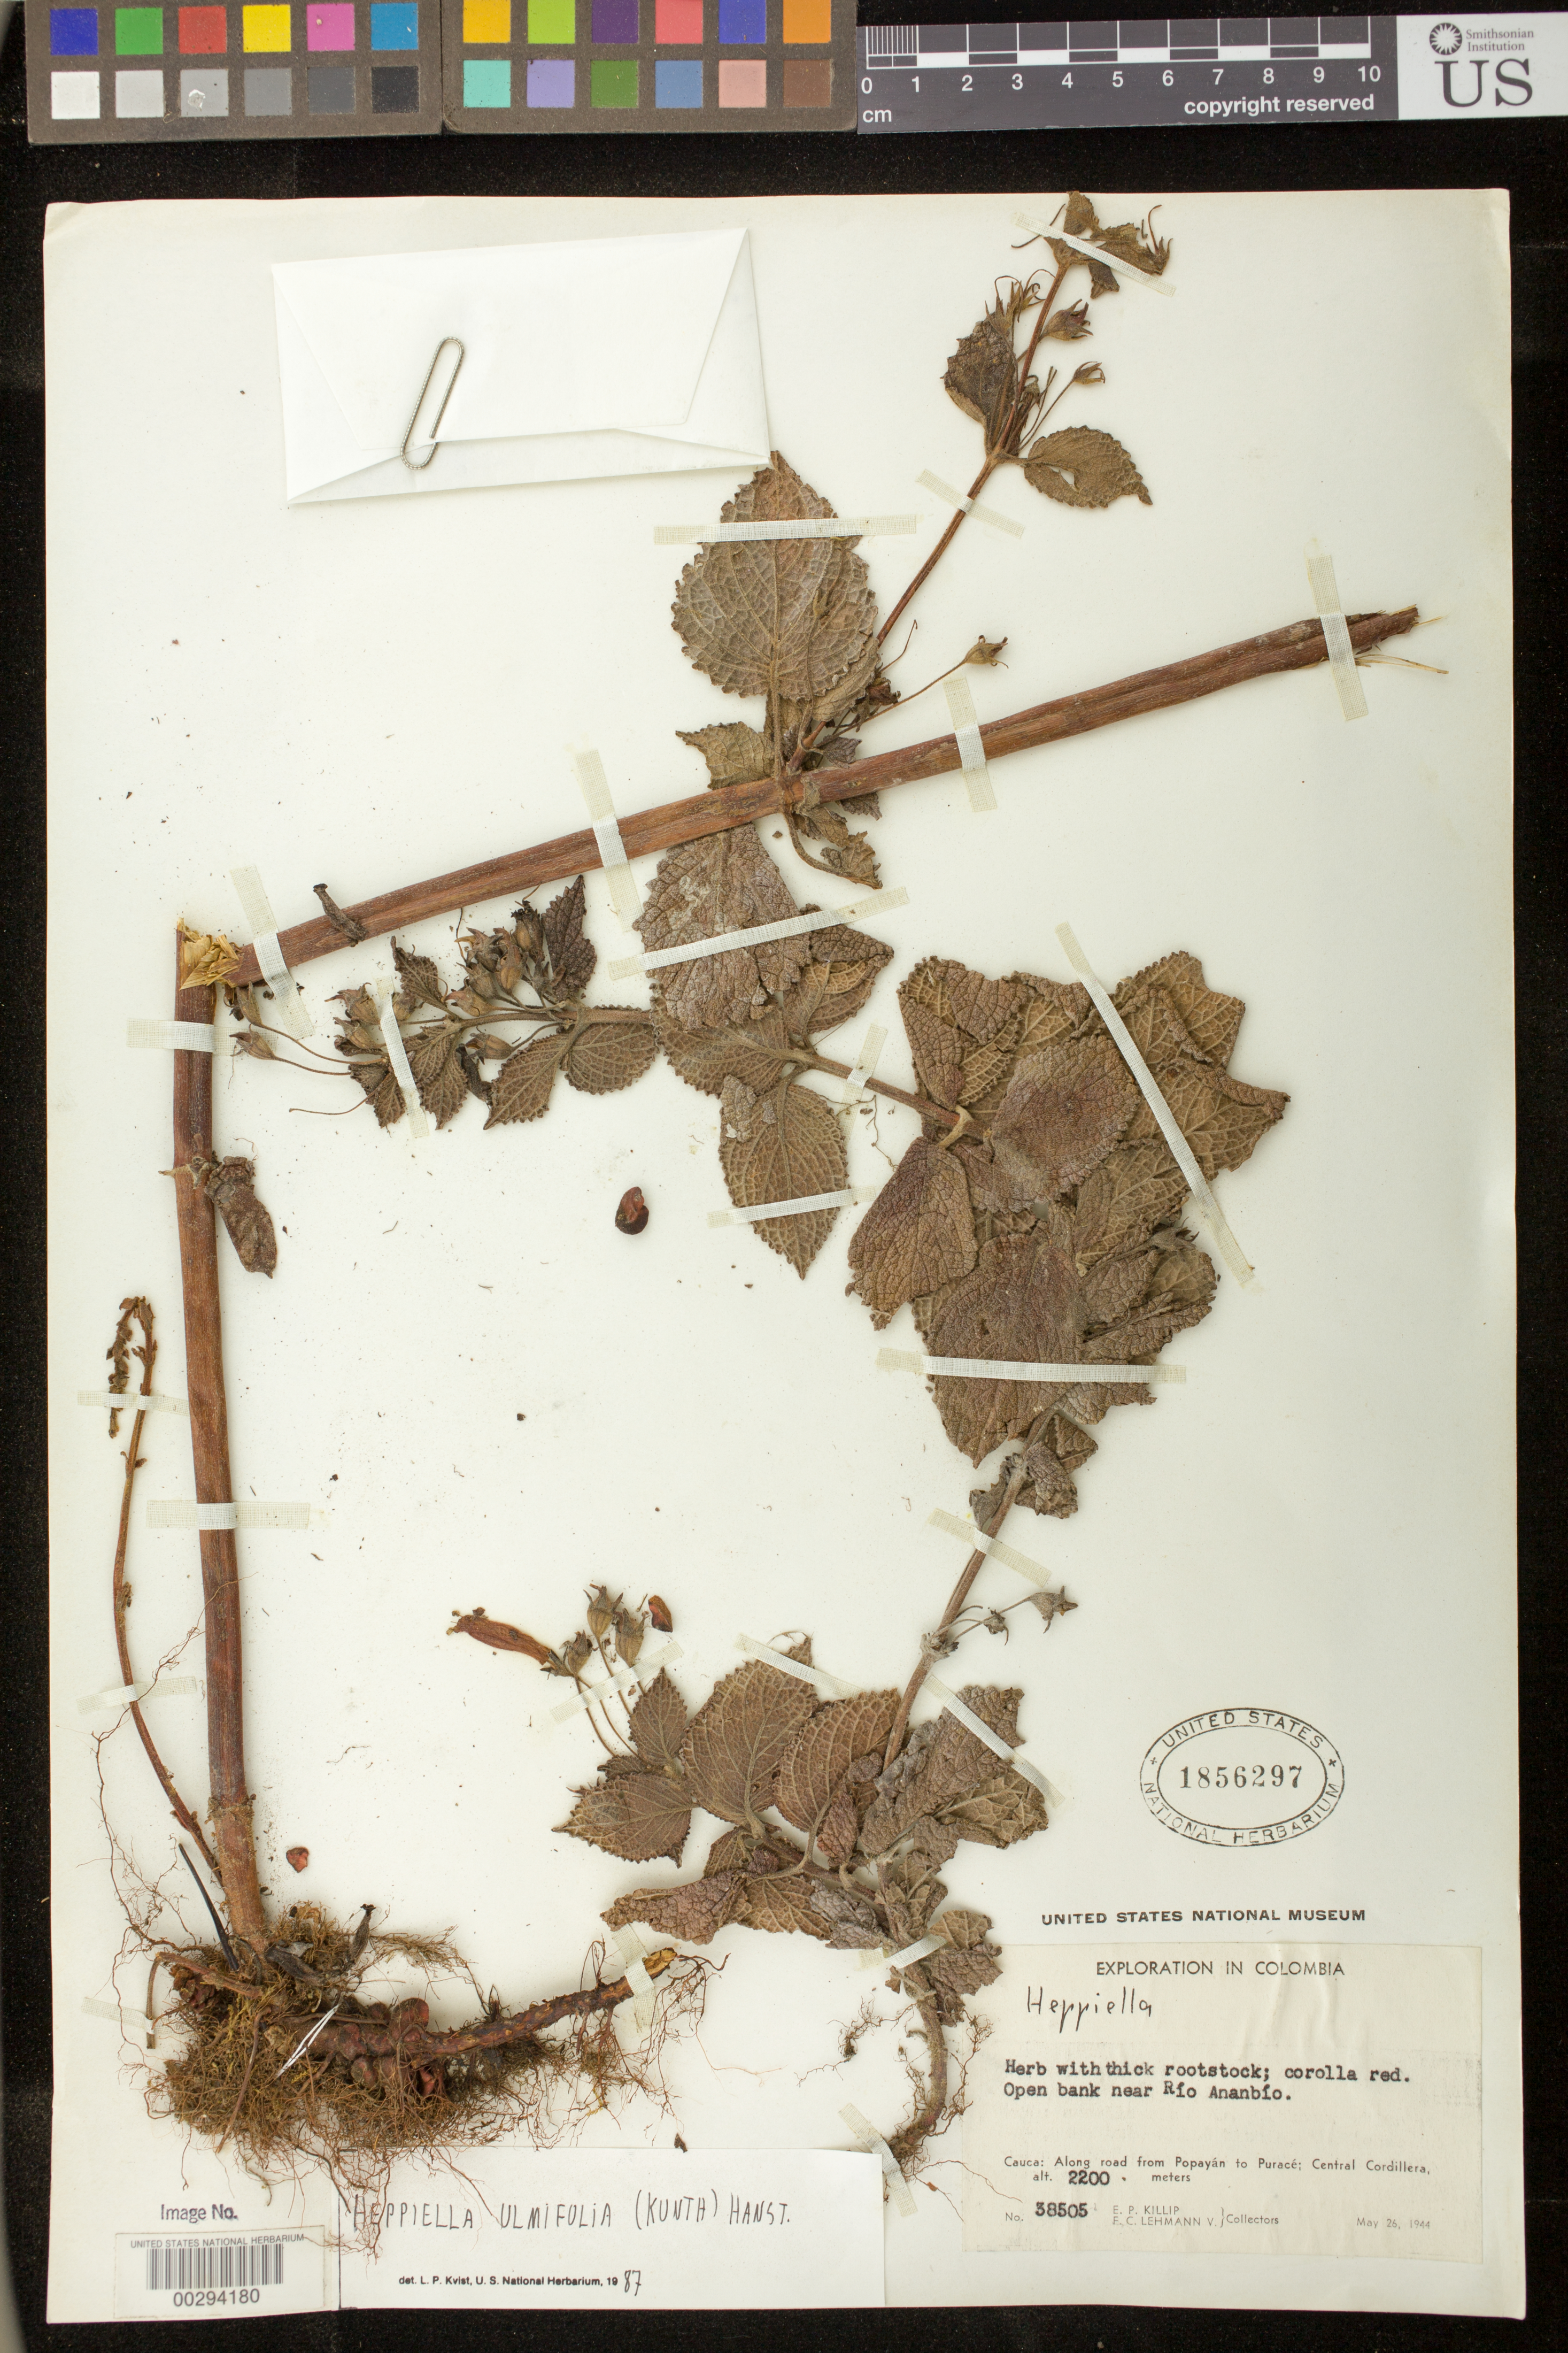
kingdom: Plantae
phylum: Tracheophyta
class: Magnoliopsida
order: Lamiales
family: Gesneriaceae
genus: Heppiella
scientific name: Heppiella ulmifolia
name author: (Kunth) Hanst.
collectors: E. P. Killip & F. Lehmann v.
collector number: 38505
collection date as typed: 26 May 1944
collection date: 1944-05-26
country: Colombia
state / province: Cauca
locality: Along road from Popayan to Purace, Central Cordillera, near Rio Ananbio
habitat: Open bank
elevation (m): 2200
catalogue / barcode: US 1856297